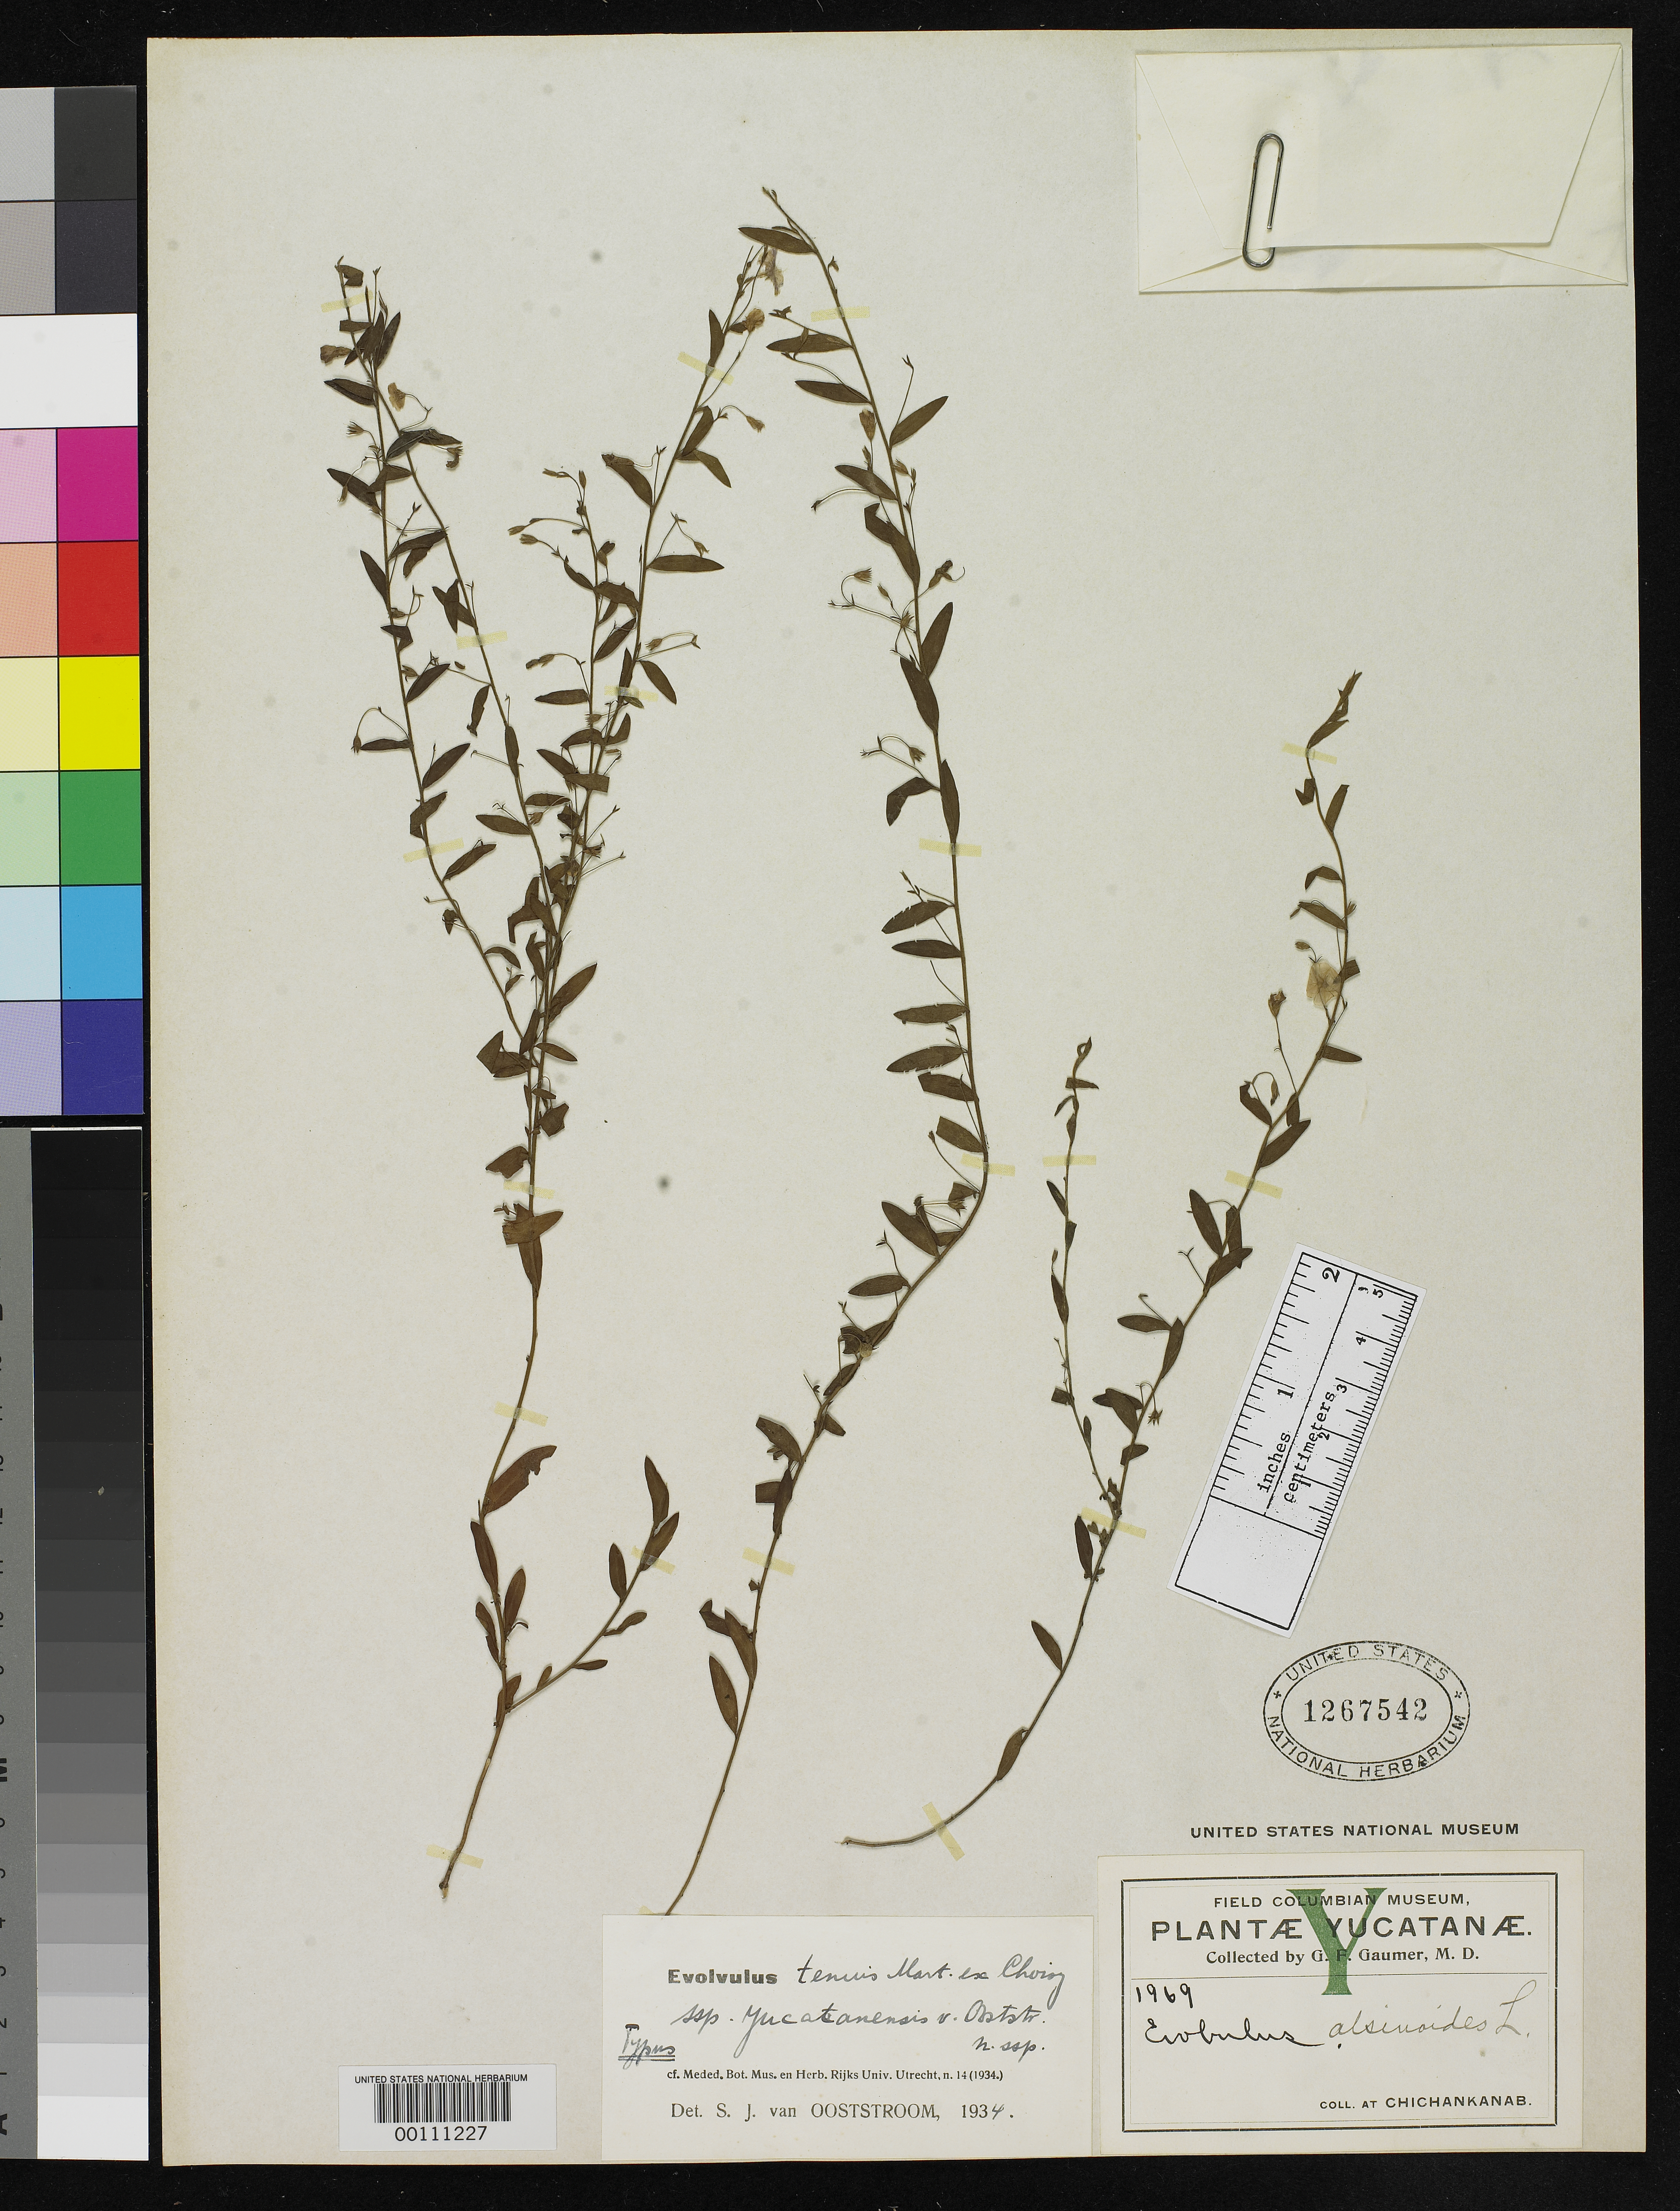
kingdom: Plantae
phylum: Tracheophyta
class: Magnoliopsida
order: Solanales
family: Convolvulaceae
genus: Evolvulus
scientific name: Evolvulus tenuis subsp. yucatanensis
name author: Ooststr.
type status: Holotype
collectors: G. F. Gaumer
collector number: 1969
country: Mexico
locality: Chichankanab.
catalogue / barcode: US 1267542